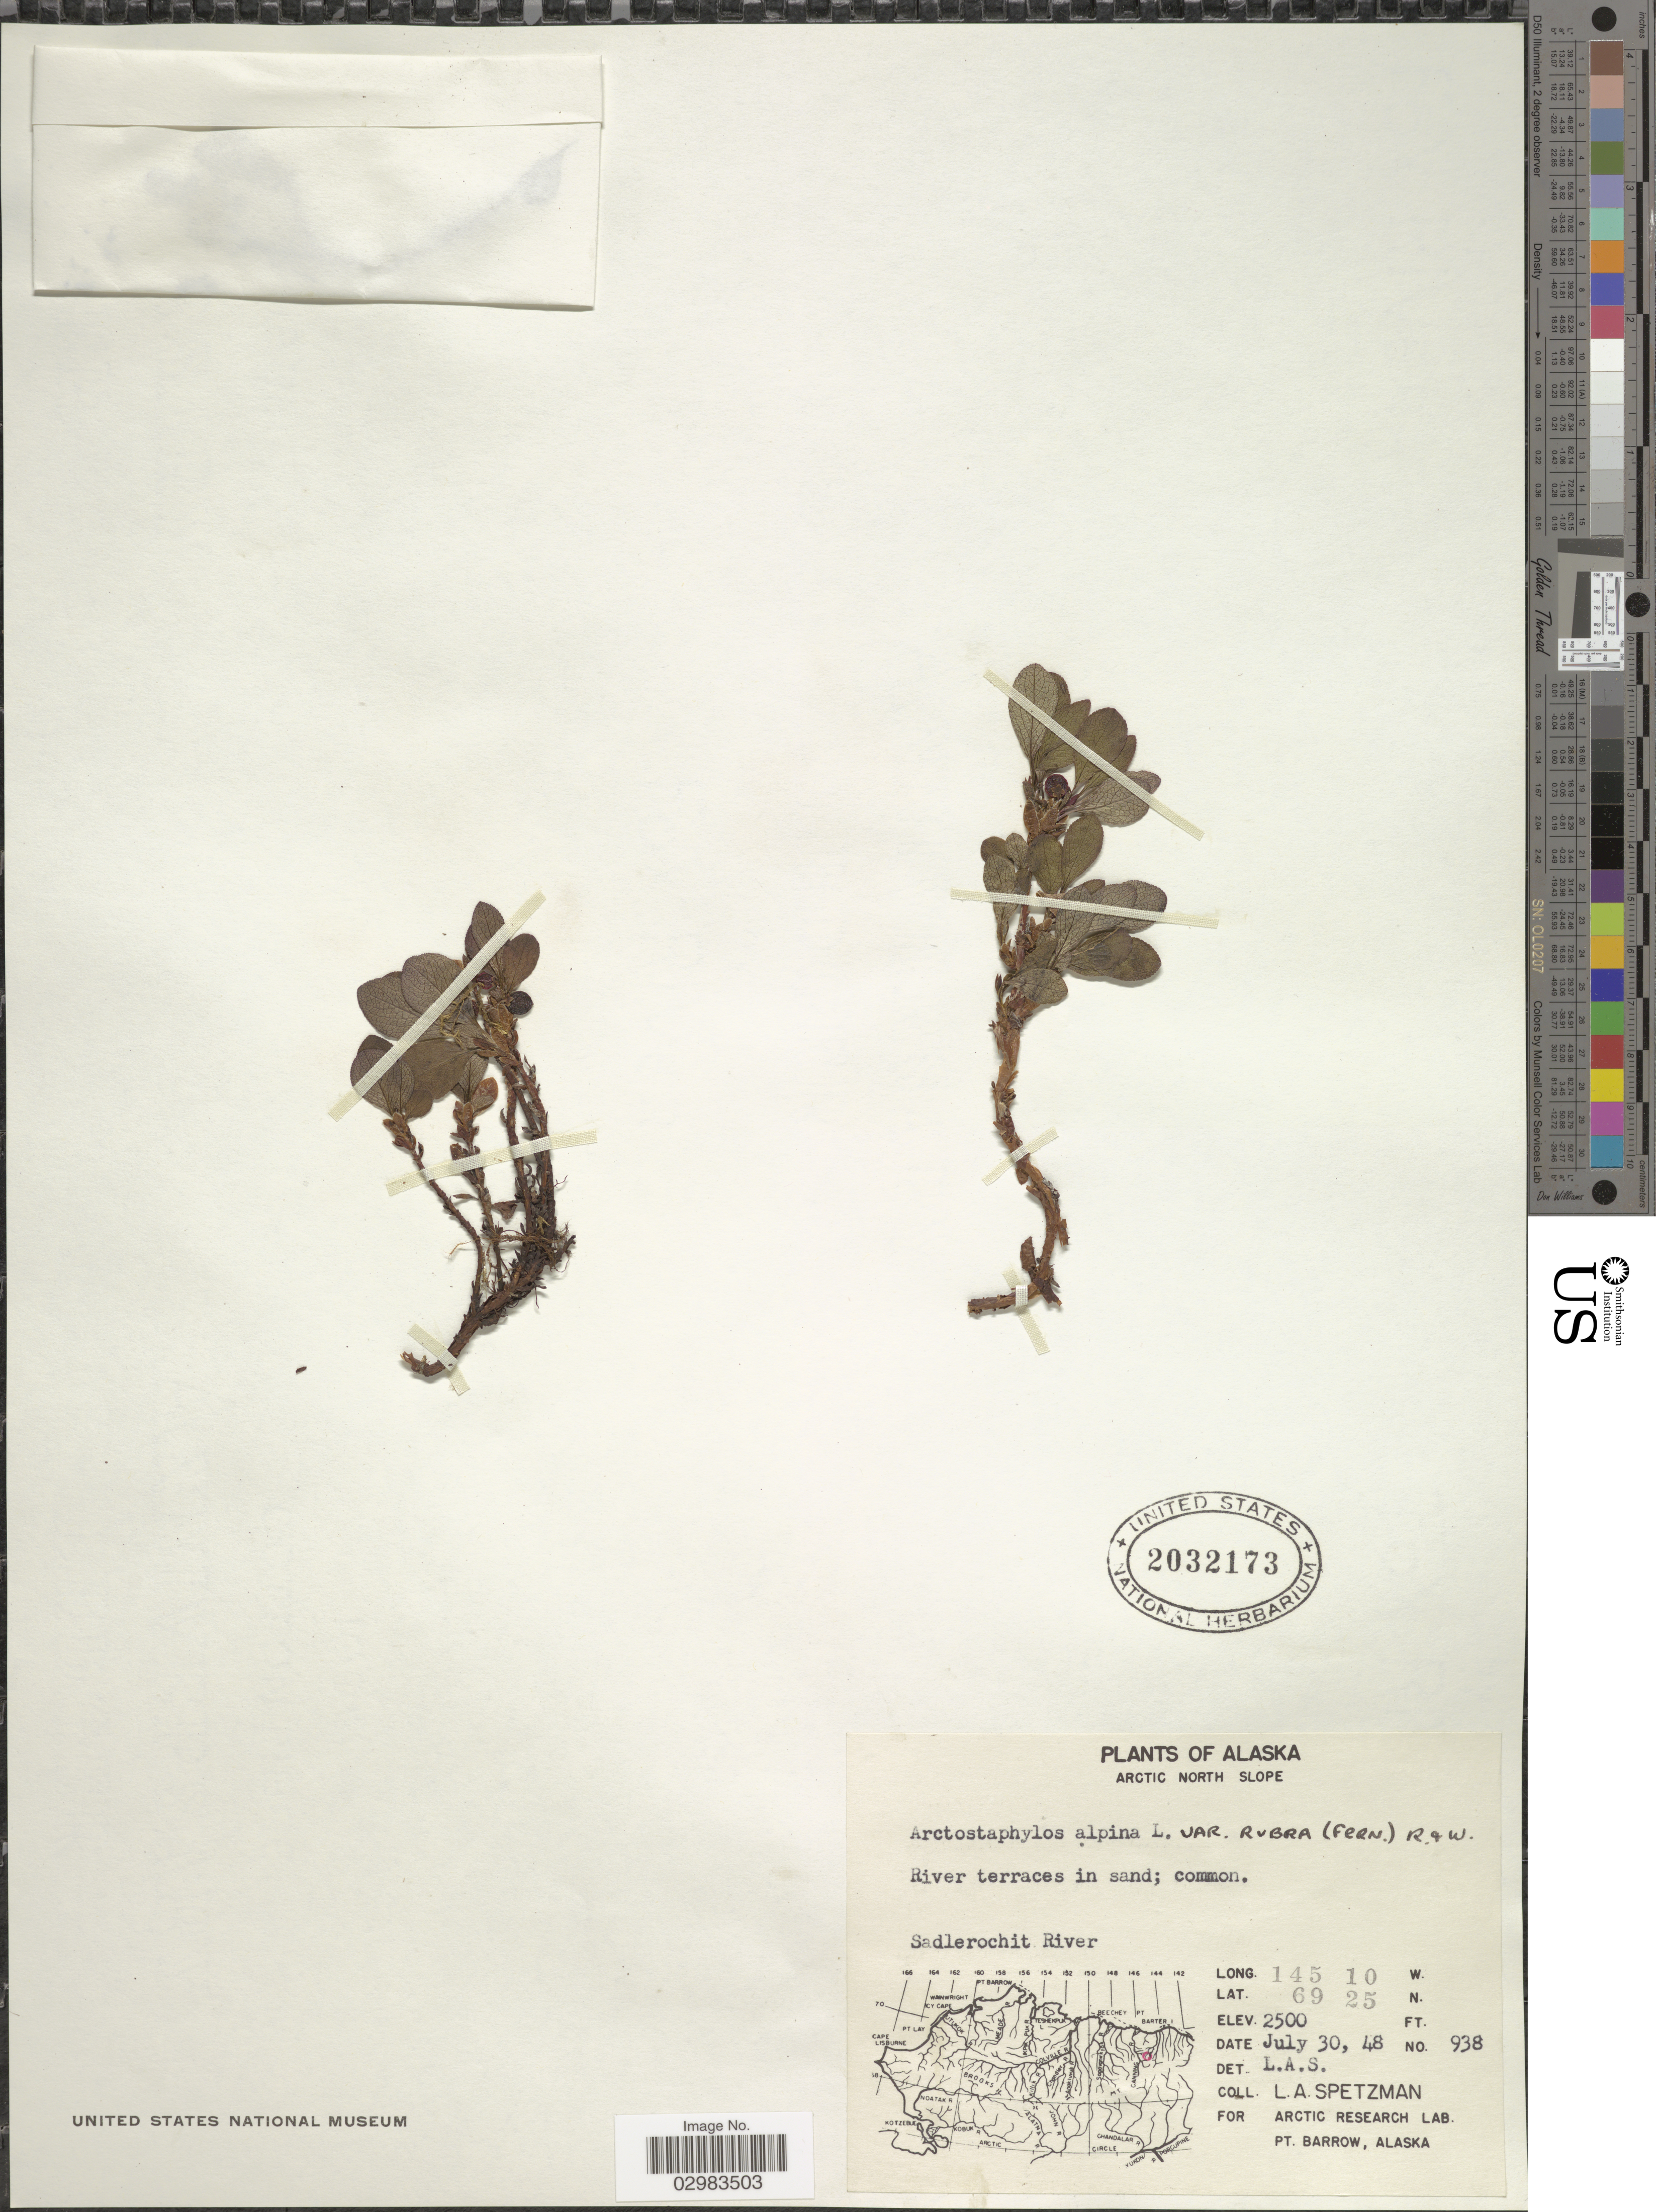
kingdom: Plantae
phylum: Tracheophyta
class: Magnoliopsida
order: Ericales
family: Ericaceae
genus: Arctostaphylos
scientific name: Arctostaphylos alpina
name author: (L.) Spreng.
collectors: L. Spetzman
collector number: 938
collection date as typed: Transcribed d/m/y: 30/7/48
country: United States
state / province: Alaska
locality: Arctic North Slope, Sadlerochit River.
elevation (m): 762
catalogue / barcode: US 2032173